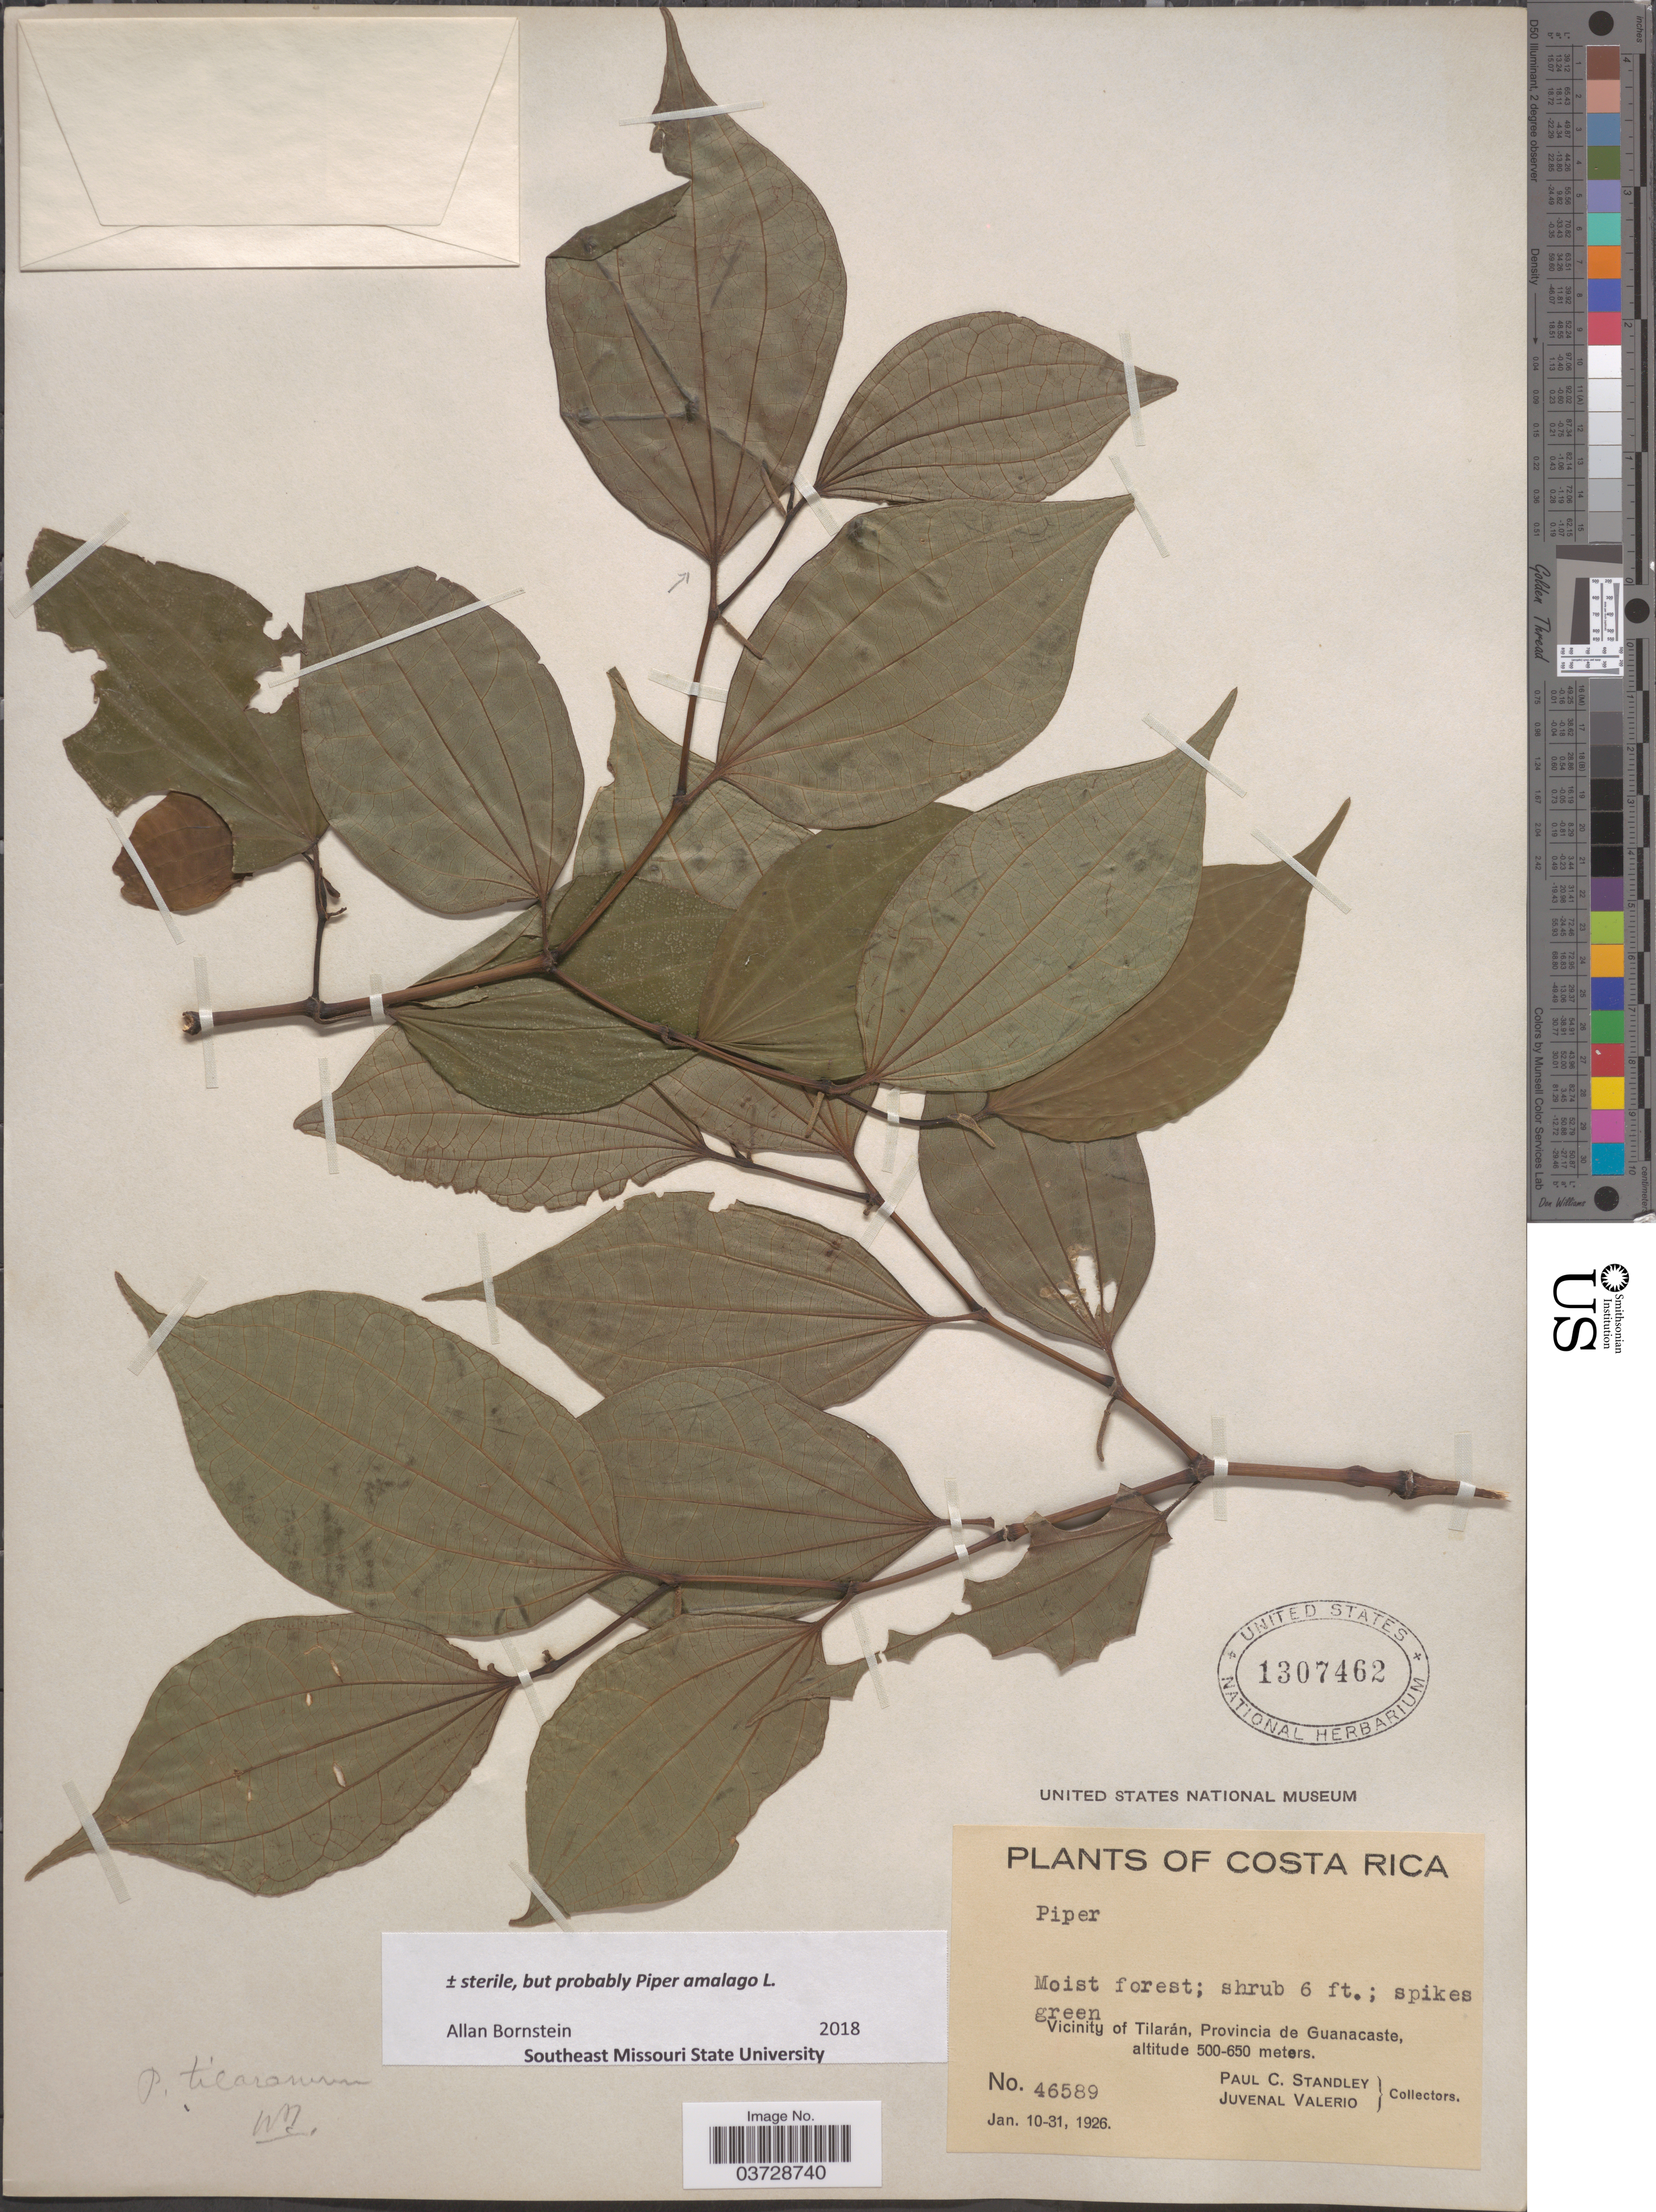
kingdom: Plantae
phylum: Tracheophyta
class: Magnoliopsida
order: Piperales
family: Piperaceae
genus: Piper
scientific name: Piper amalago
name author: L.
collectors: P. C. Standley & J. Valerio R.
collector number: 46589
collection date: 1926-01-10/1926-01-31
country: Costa Rica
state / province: Guanacaste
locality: Vicinity of Tilarán.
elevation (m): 500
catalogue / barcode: US 1307462